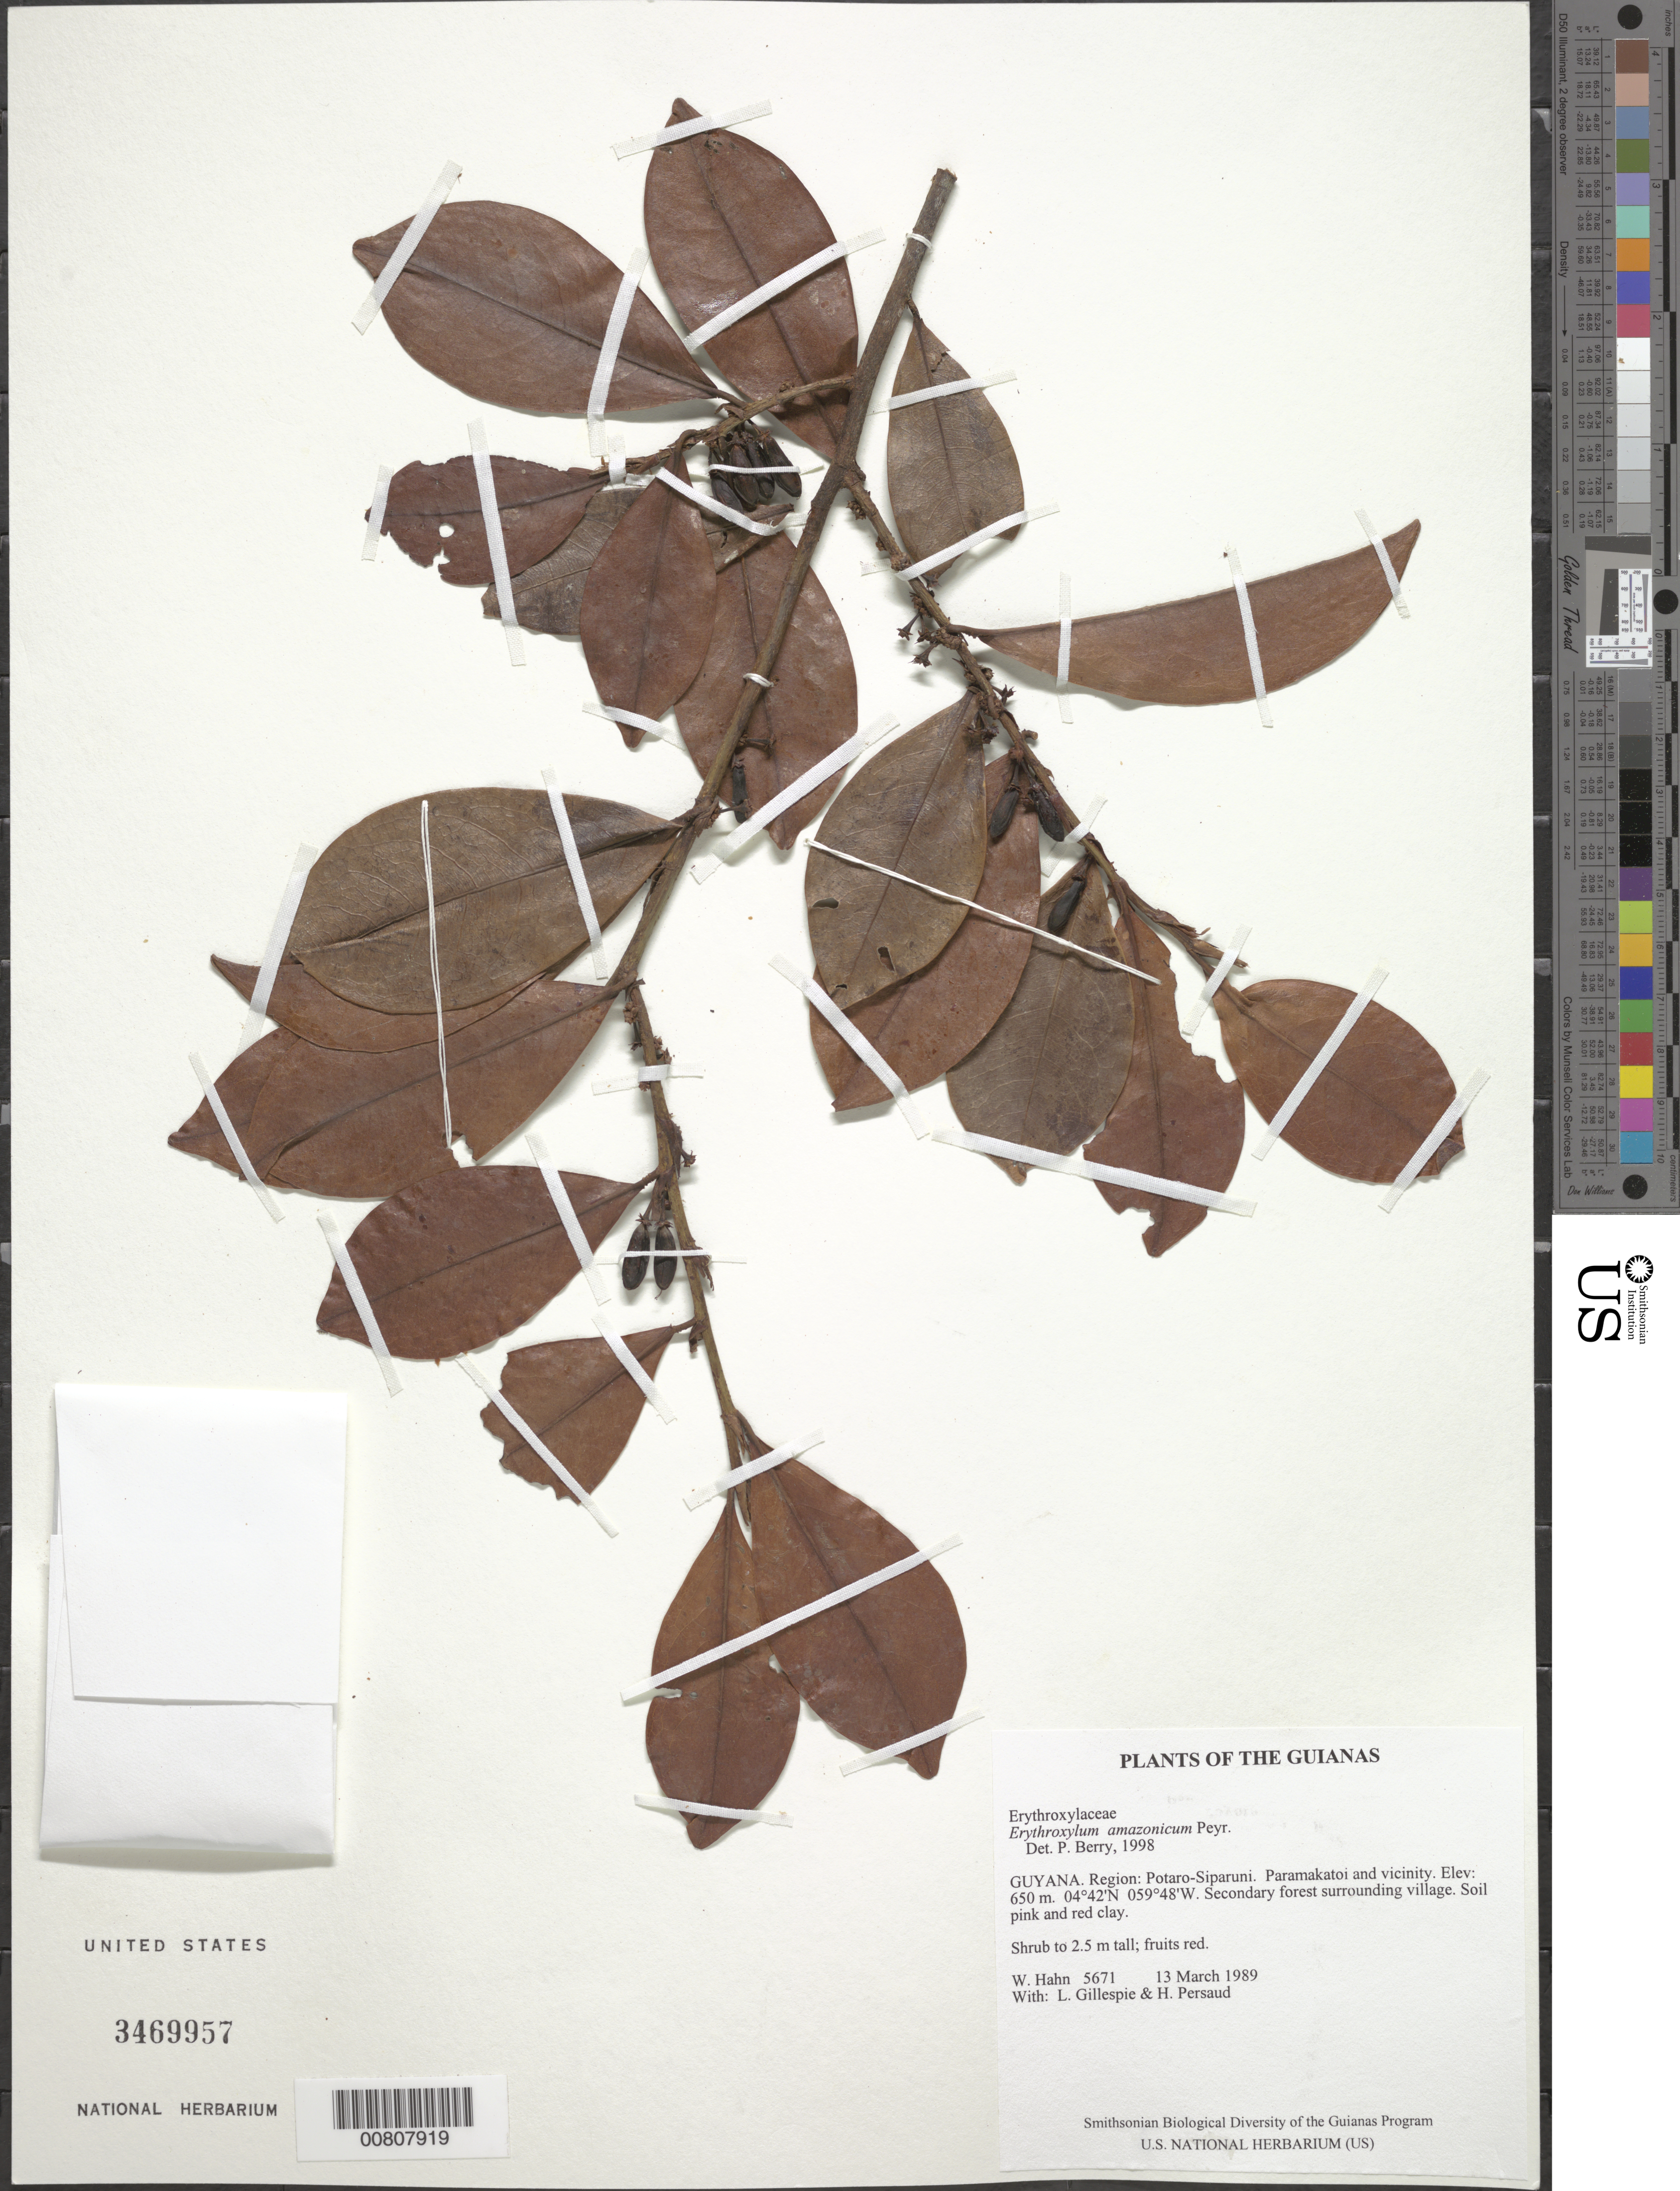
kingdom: Plantae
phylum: Tracheophyta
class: Magnoliopsida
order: Malpighiales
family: Erythroxylaceae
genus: Erythroxylum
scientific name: Erythroxylum amazonicum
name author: Peyr.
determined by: Berry, P. E., (WIS), University of Wisconsin - Madison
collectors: W. Hahn, L. J. Gillespie & H. Persaud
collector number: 5671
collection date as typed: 13 March 1989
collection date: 1989-03-13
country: Guyana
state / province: Potaro-Siparuni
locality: Paramakatoi and vicinity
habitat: Secondary forest surrounding village. Soil pink and red clay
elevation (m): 650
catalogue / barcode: US 3469957